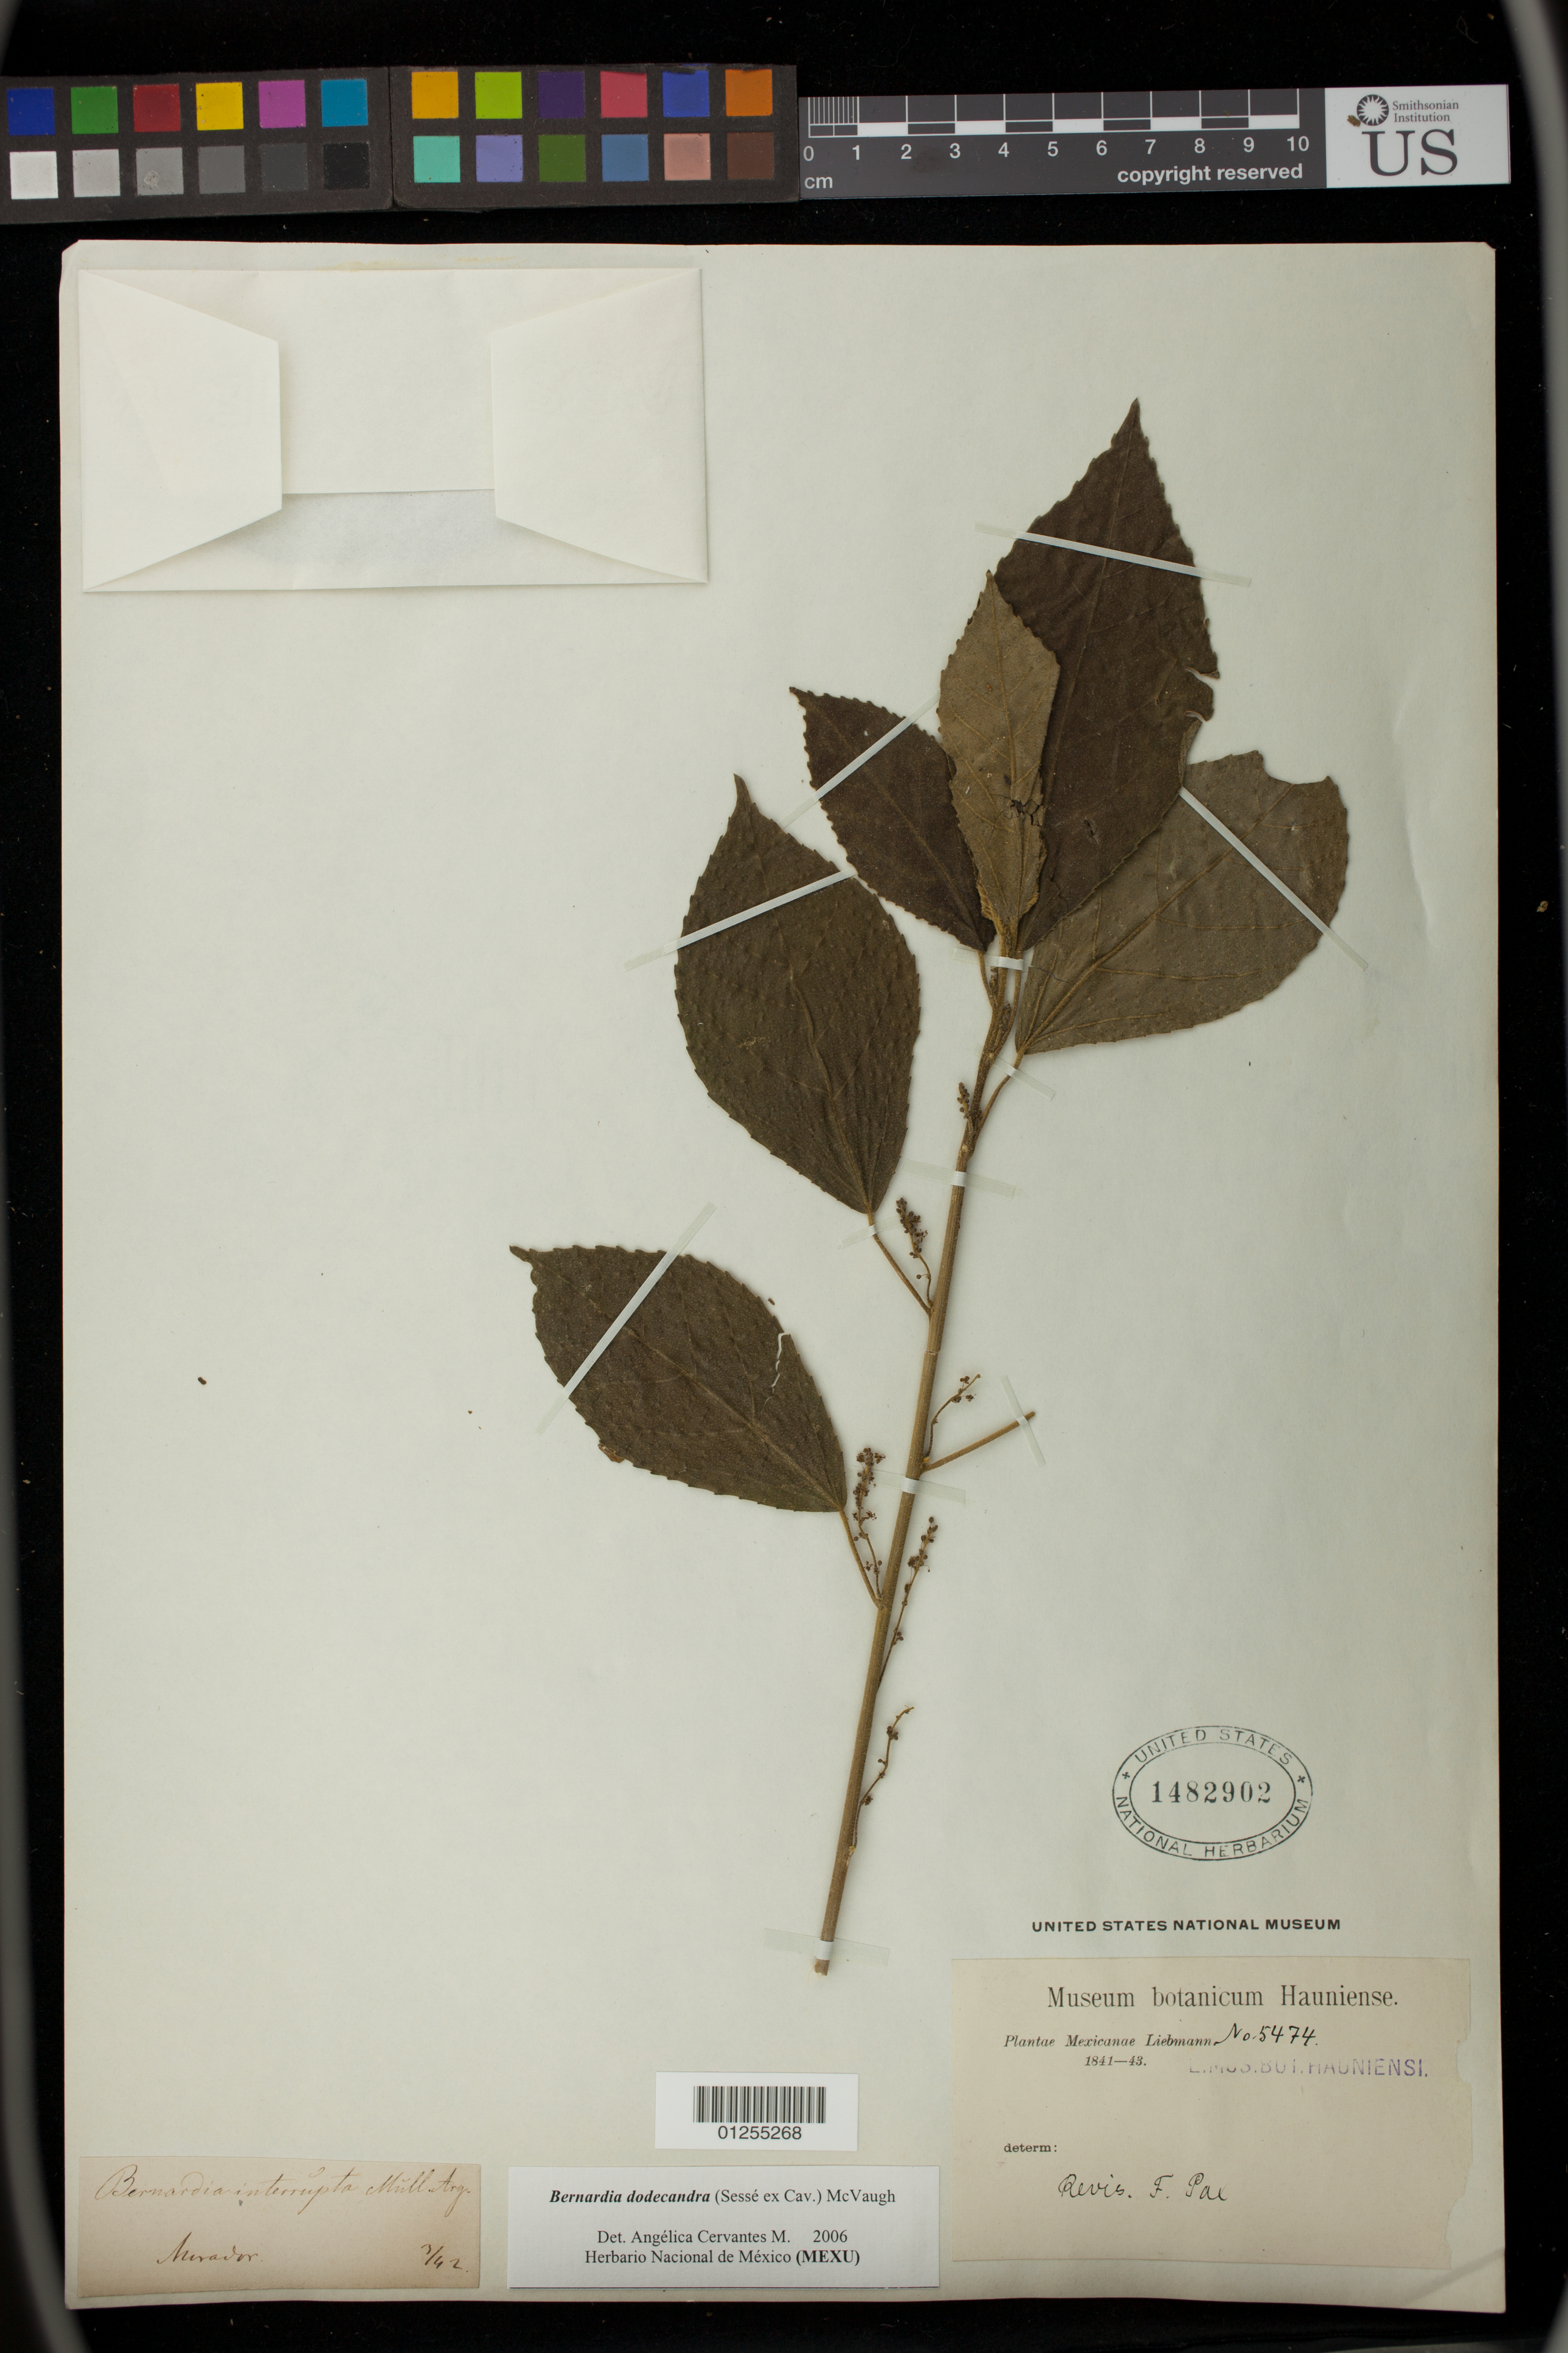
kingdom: Plantae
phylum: Tracheophyta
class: Magnoliopsida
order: Malpighiales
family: Euphorbiaceae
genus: Bernardia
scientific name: Bernardia dodecandra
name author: McVaugh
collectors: Liebmann, --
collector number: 5474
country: Mexico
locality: Mirador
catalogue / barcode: US 1482902